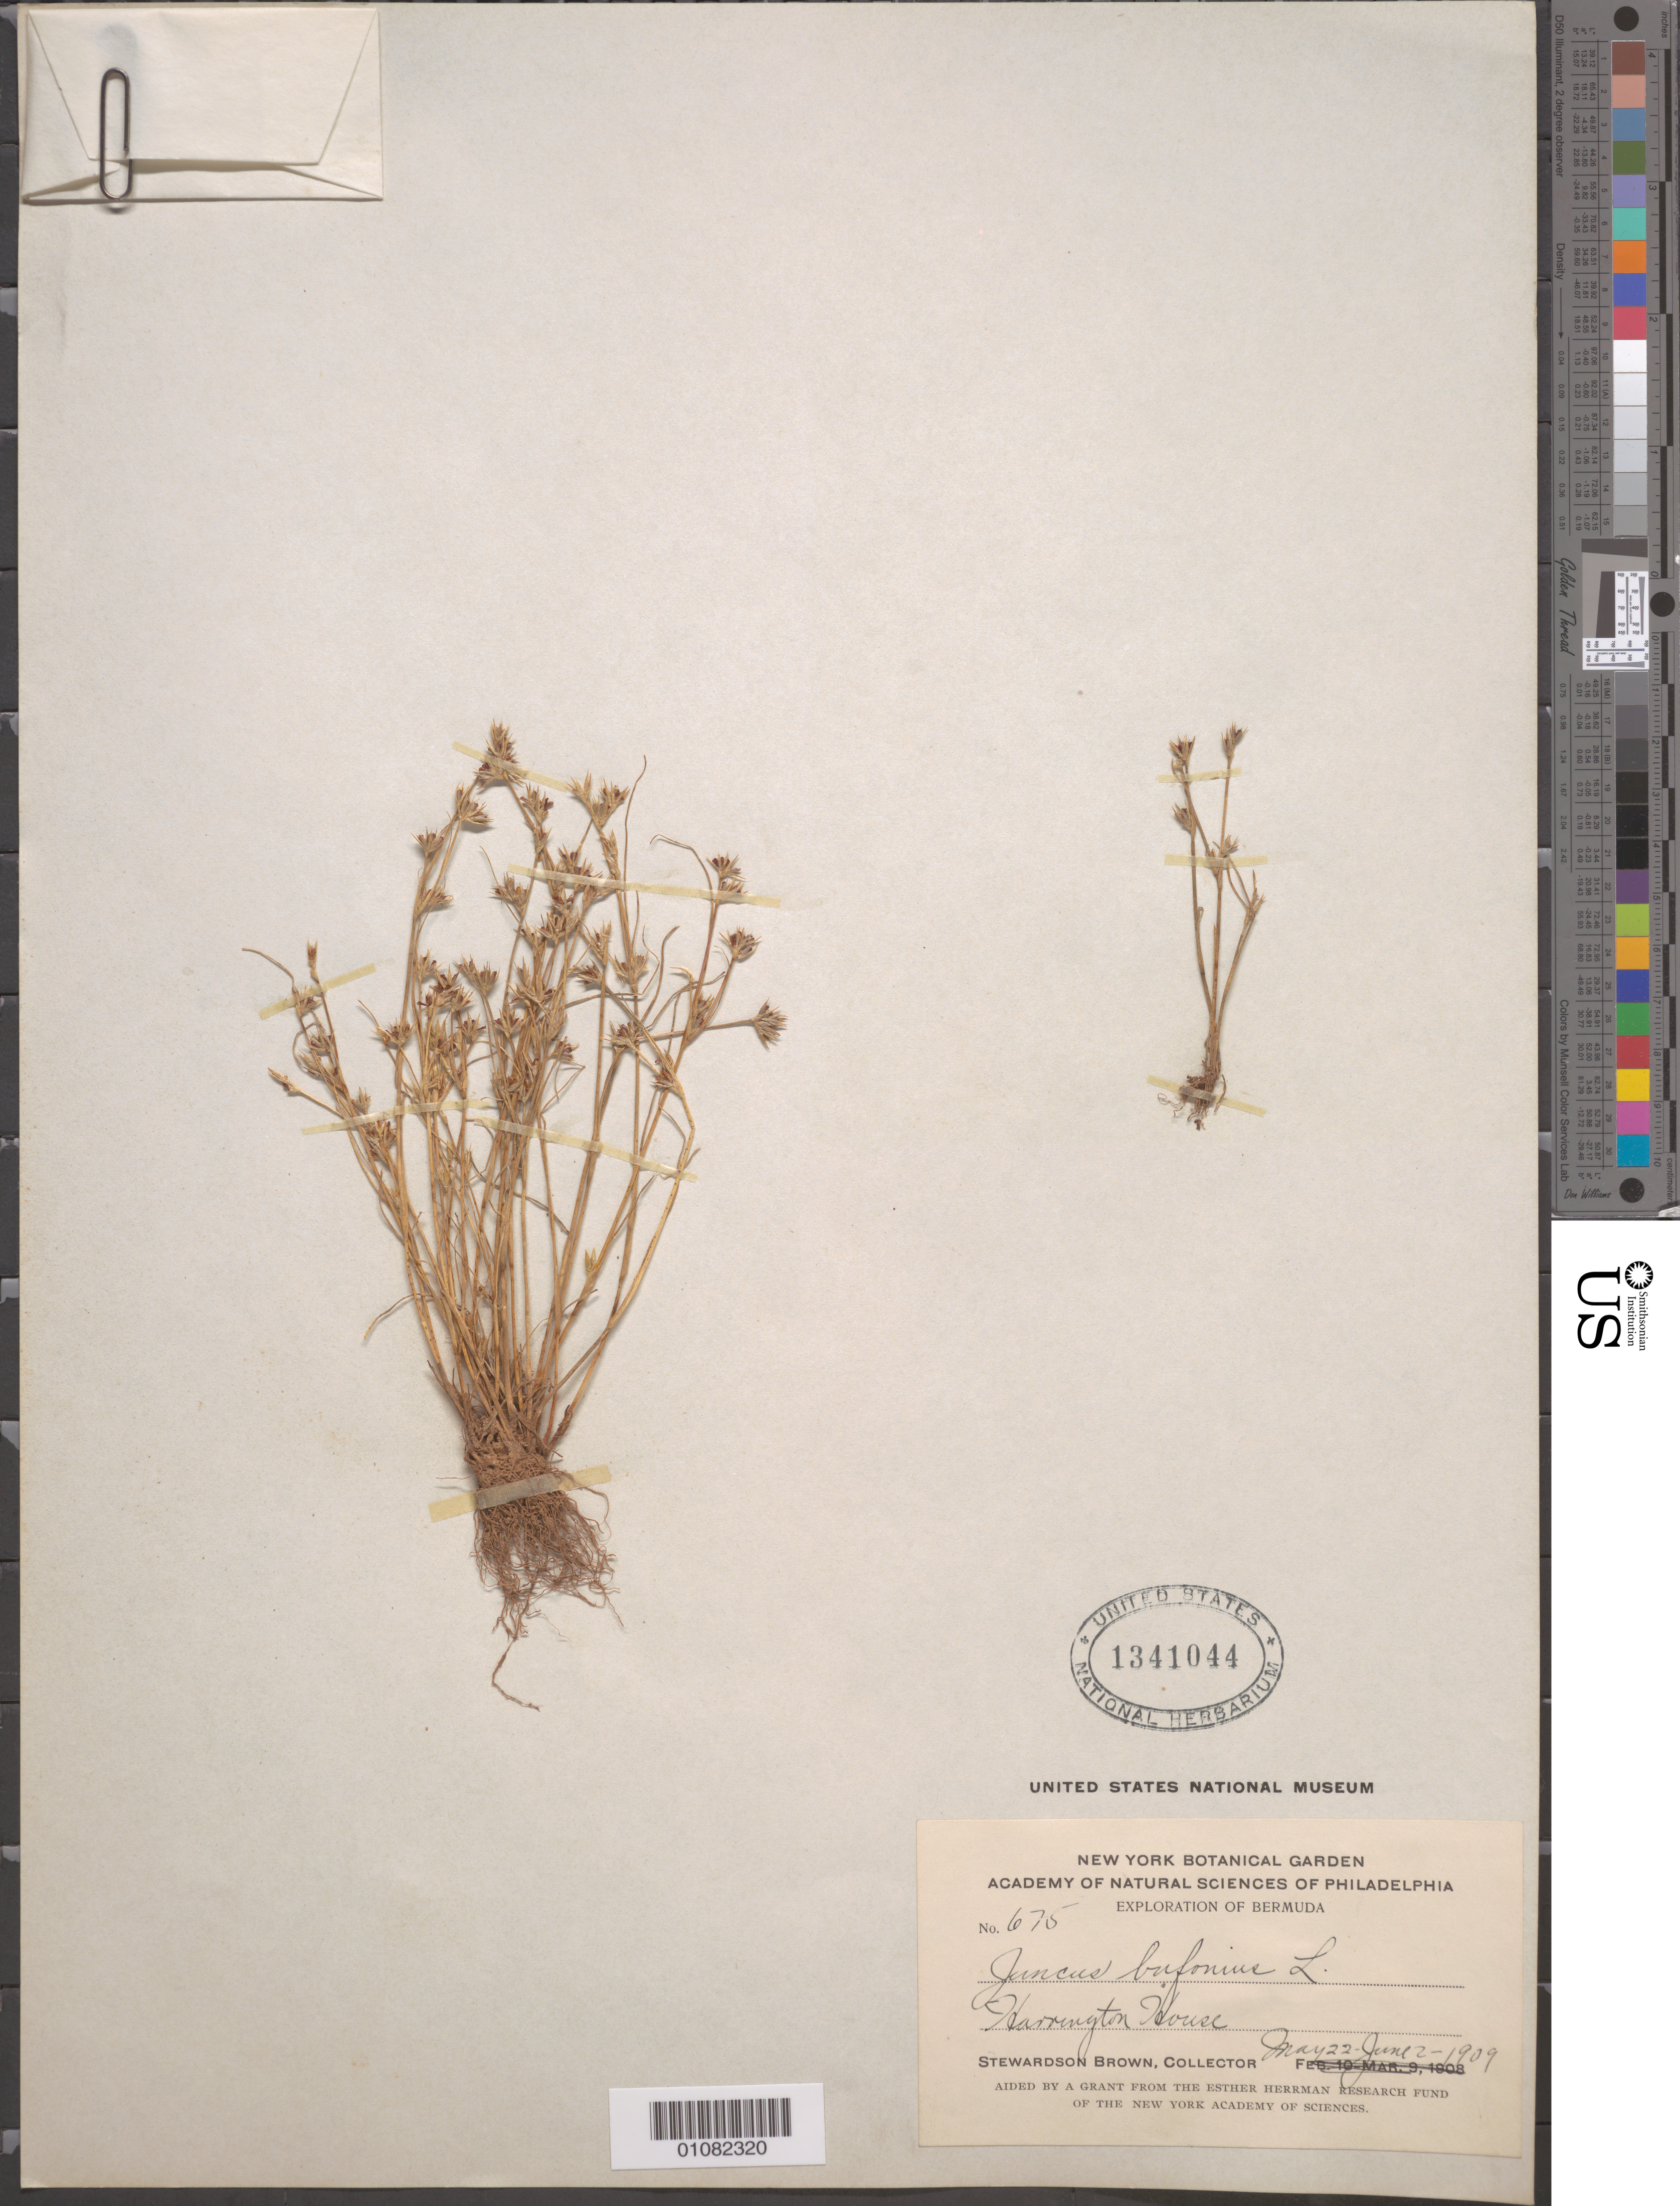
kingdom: Plantae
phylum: Tracheophyta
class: Liliopsida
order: Poales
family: Juncaceae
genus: Juncus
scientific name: Juncus bufonius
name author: L.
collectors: S. Brown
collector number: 675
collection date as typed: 22 May 1909 to 02 Jun 1909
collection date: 1909-05-22/1909-06-02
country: Bermuda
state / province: Hamilton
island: Bermuda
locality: Harrington House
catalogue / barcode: US 1341044